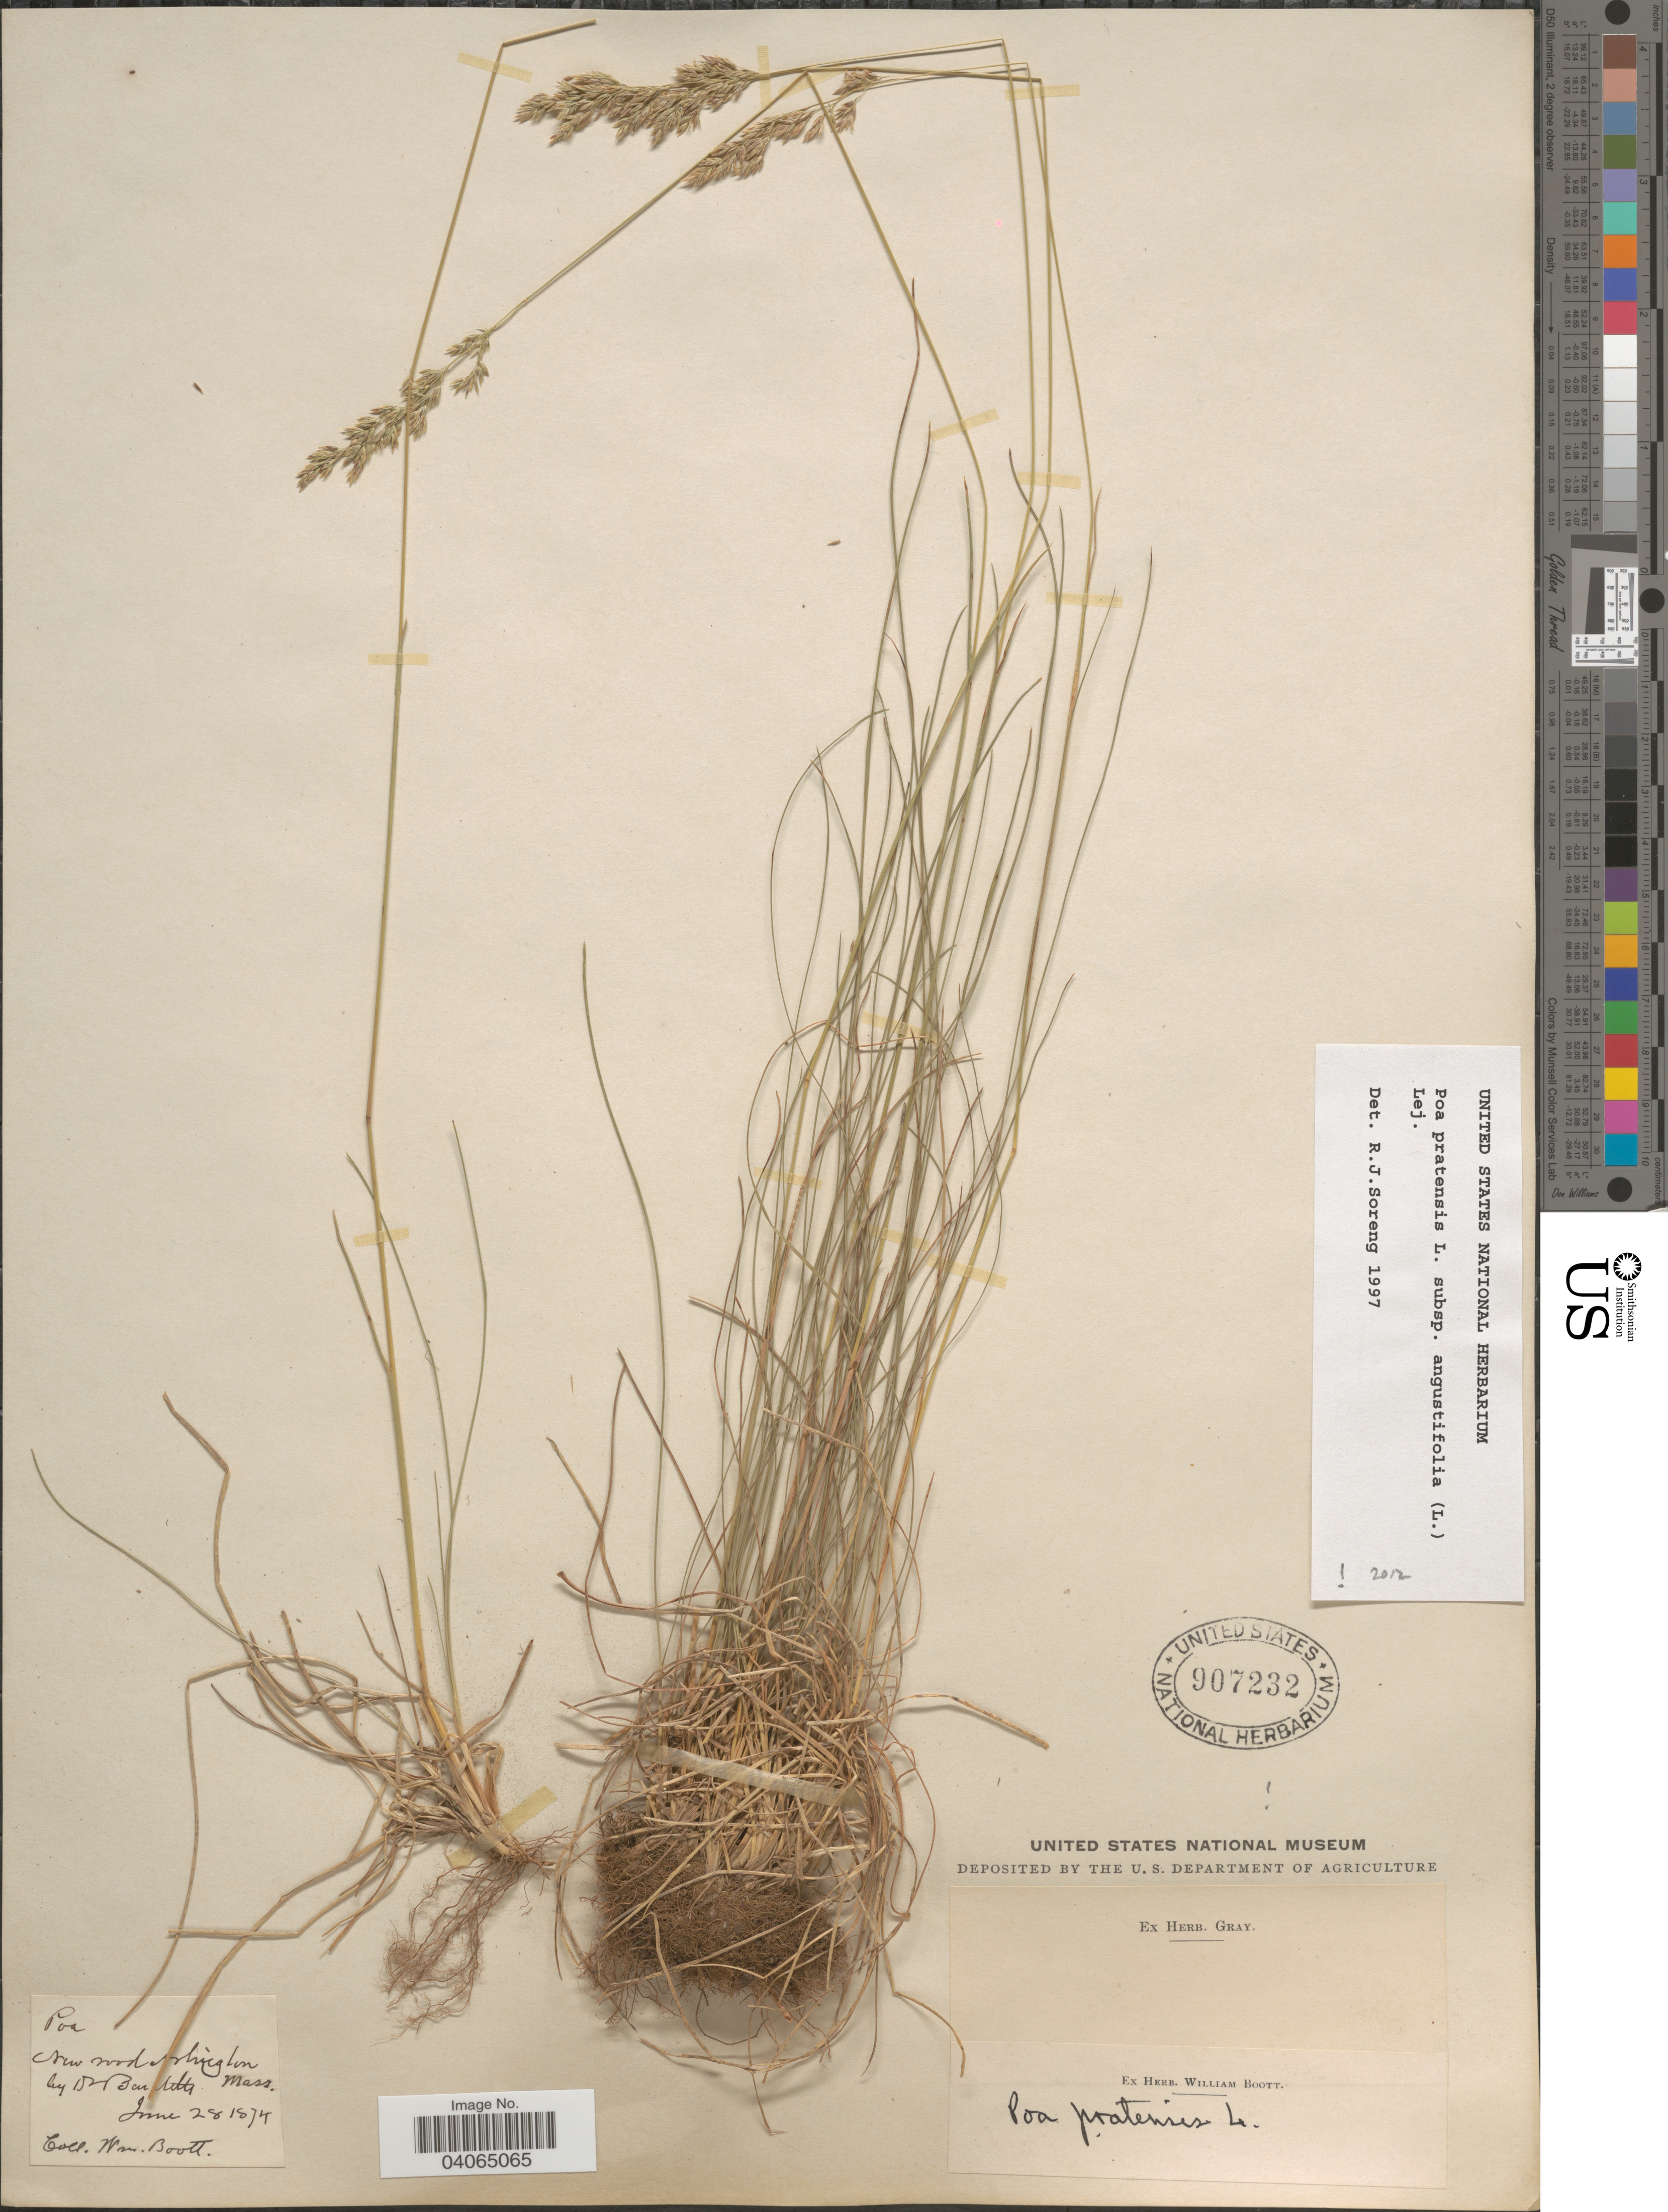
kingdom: Plantae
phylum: Tracheophyta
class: Liliopsida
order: Poales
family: Poaceae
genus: Poa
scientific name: Poa pratensis subsp. angustifolia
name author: (L.) Lej.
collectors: W. Boott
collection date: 1874-06-28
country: United States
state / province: Massachusetts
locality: New wood Arlington by Dr. Bartletts.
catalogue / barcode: US 907232